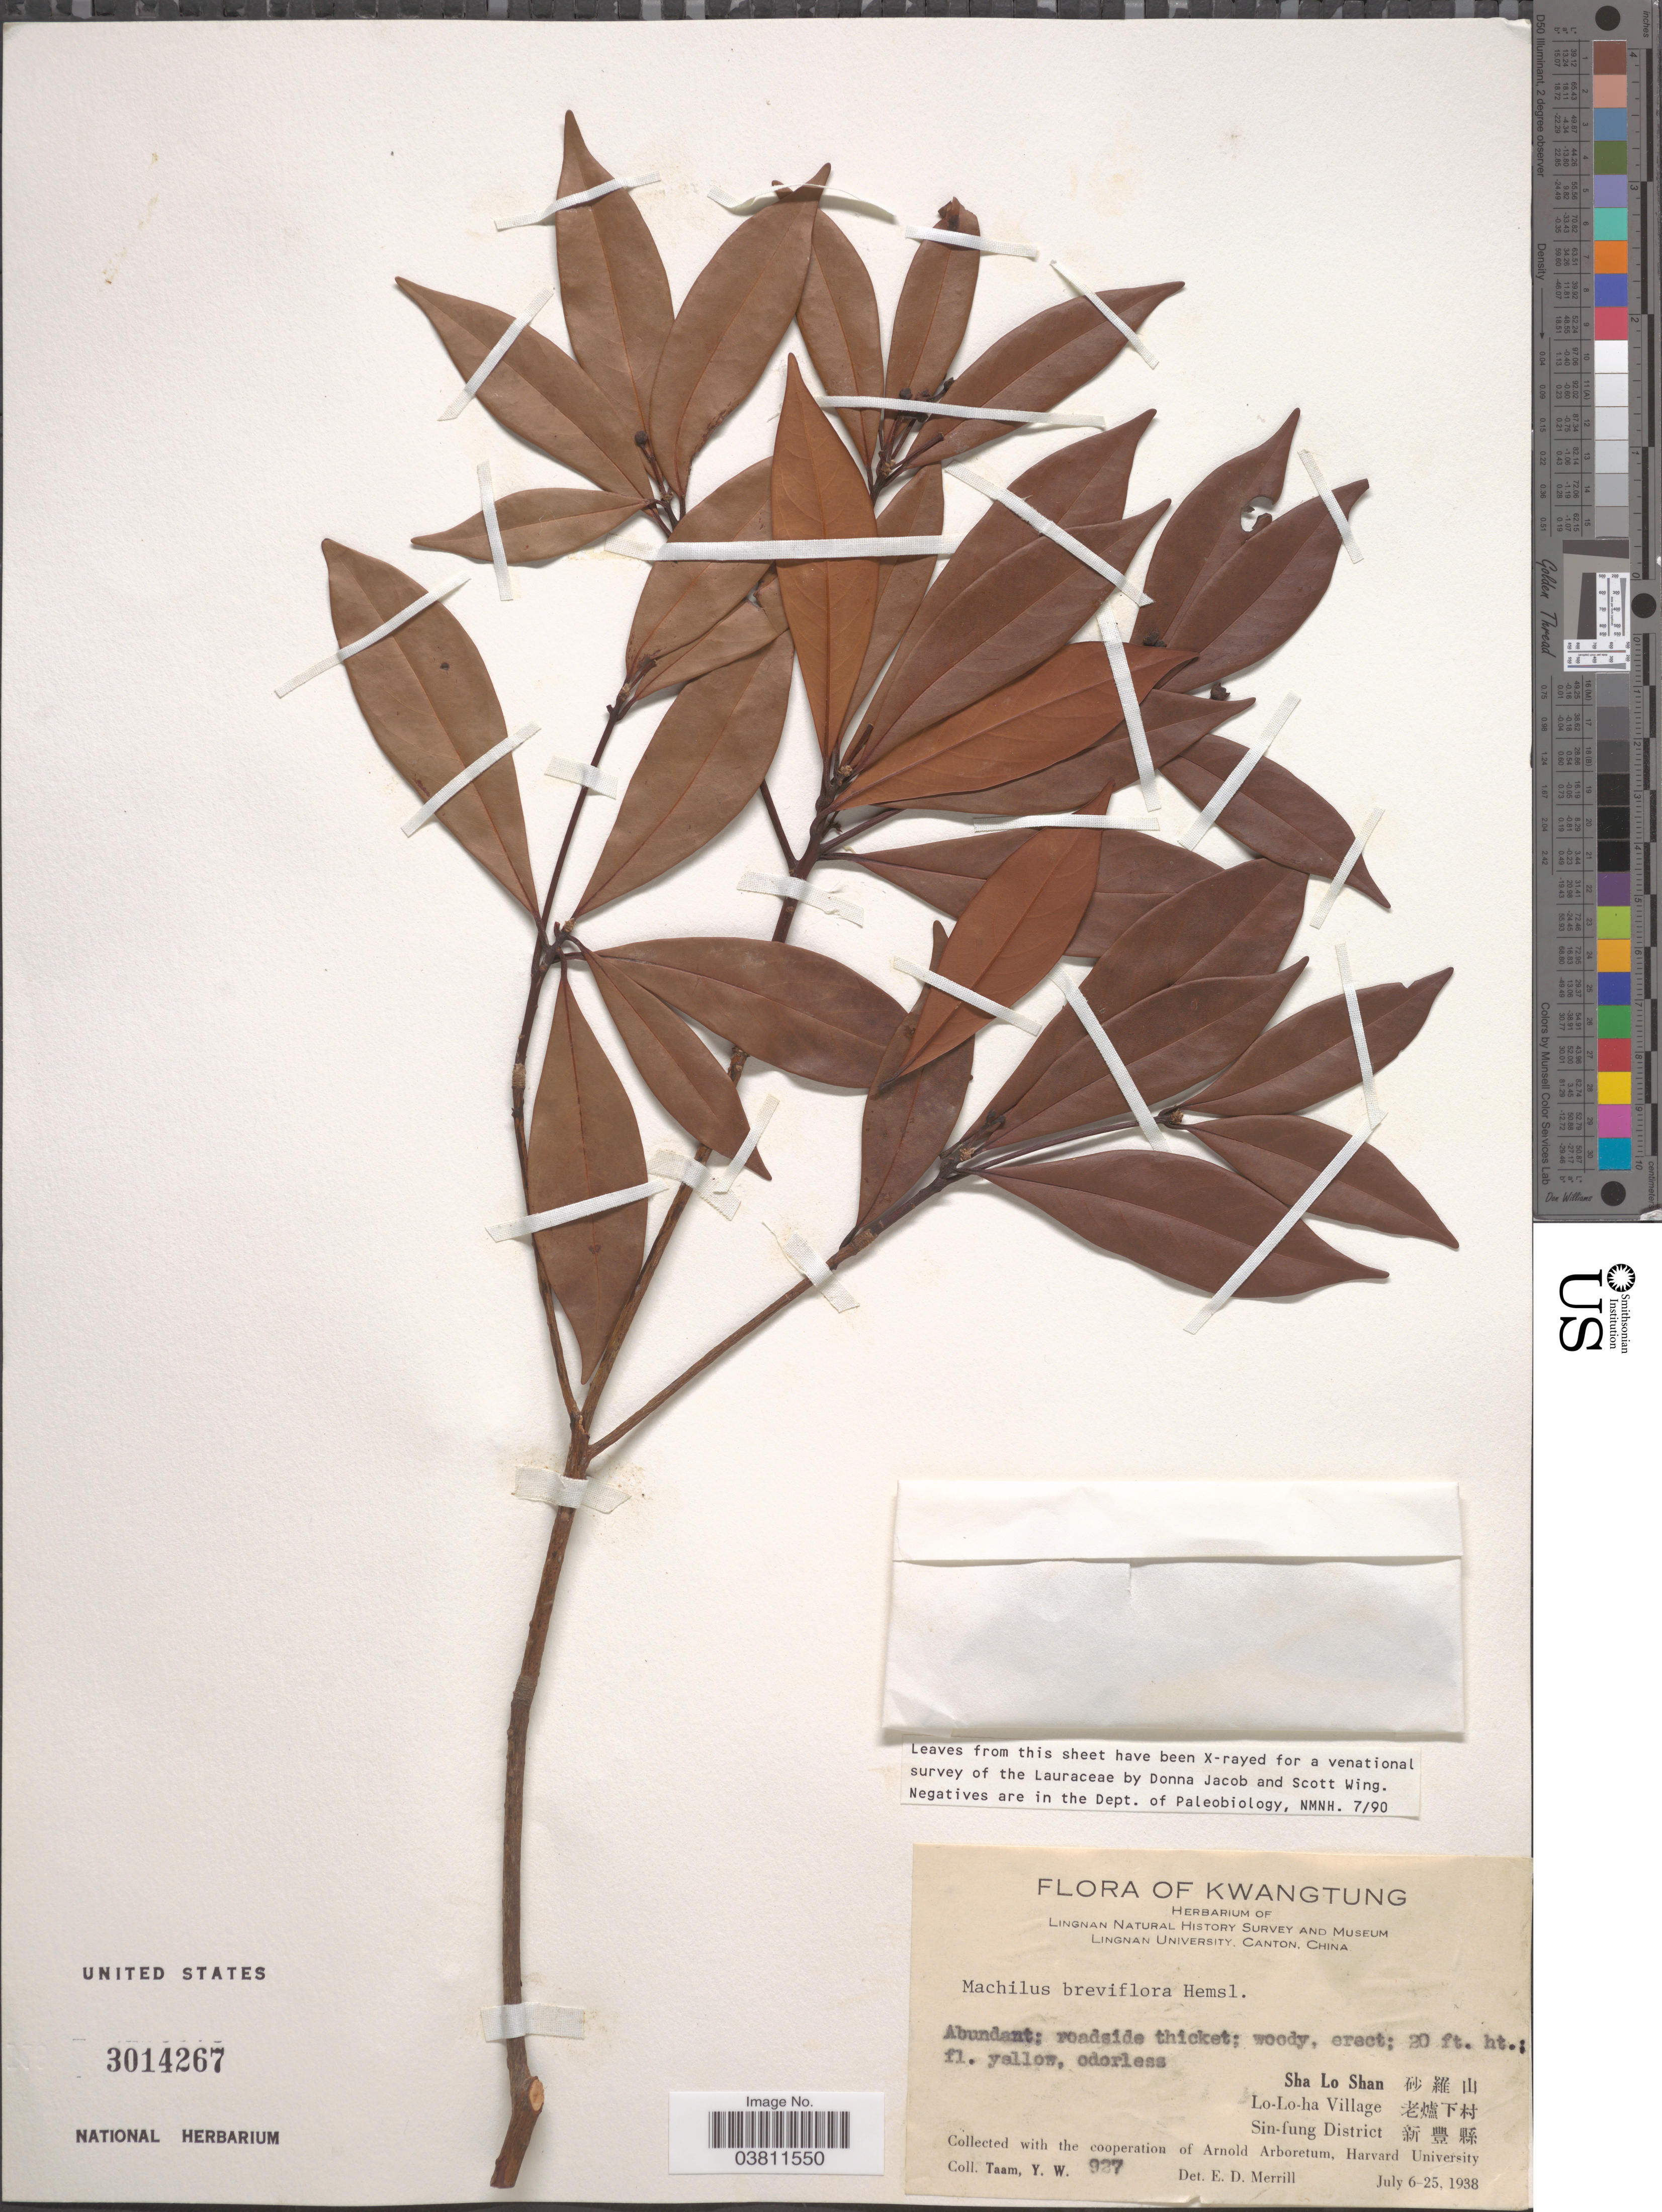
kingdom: Plantae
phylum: Tracheophyta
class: Magnoliopsida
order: Laurales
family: Lauraceae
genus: Machilus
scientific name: Machilus breviflora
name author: (Benth.) Hemsl.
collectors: Y. W. Taam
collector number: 927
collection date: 1938-07-06/1938-07-25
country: China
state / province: Guangdong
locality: Kwangtung. Sha Lo Shan X. Lo-Lo-ha Village X. Sin-fung District X.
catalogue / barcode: US 3014267